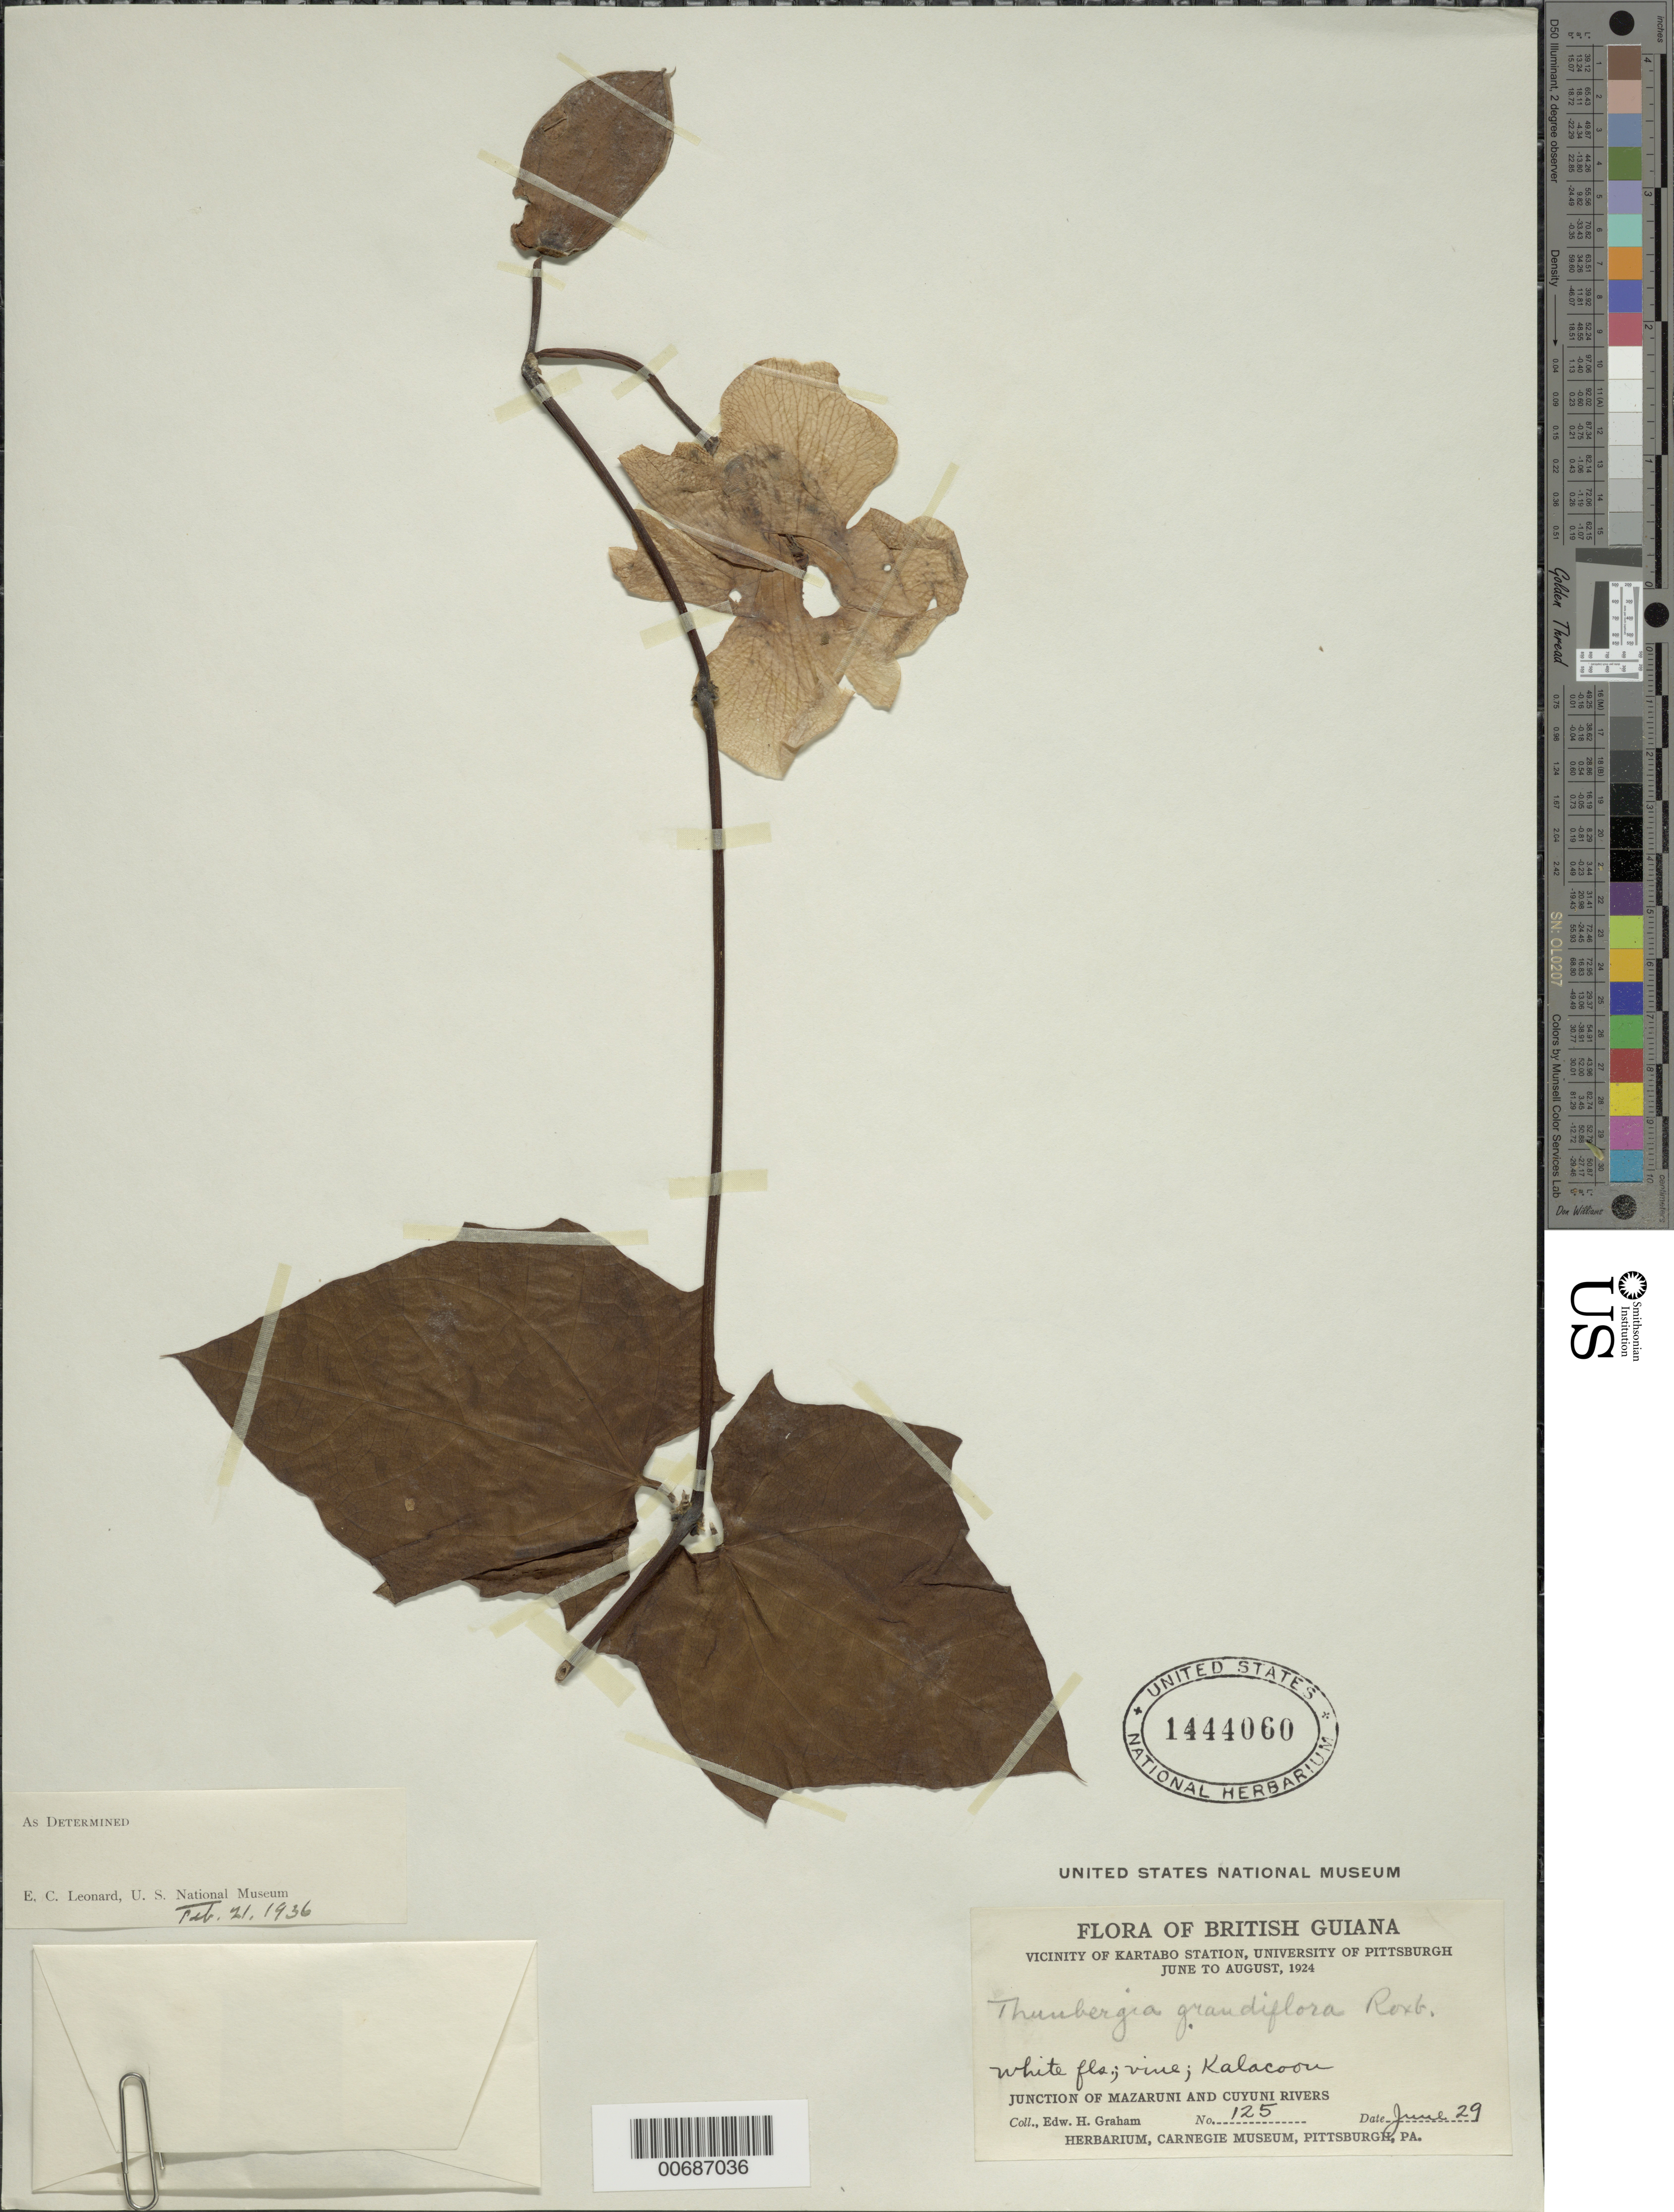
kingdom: Plantae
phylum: Tracheophyta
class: Magnoliopsida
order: Lamiales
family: Acanthaceae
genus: Thunbergia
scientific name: Thunbergia grandiflora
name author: Roxb.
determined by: Leonard, Emery C., (US)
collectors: E. H. Graham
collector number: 125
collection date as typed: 29-Jun-24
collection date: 1924-06-29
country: Guyana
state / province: Cuyuni-Mazaruni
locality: Kalakun, junct. of Mazaruni and Cuyuni rivers, vic. of Kartabo Station (Kalacoon on label)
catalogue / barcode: US 1444060